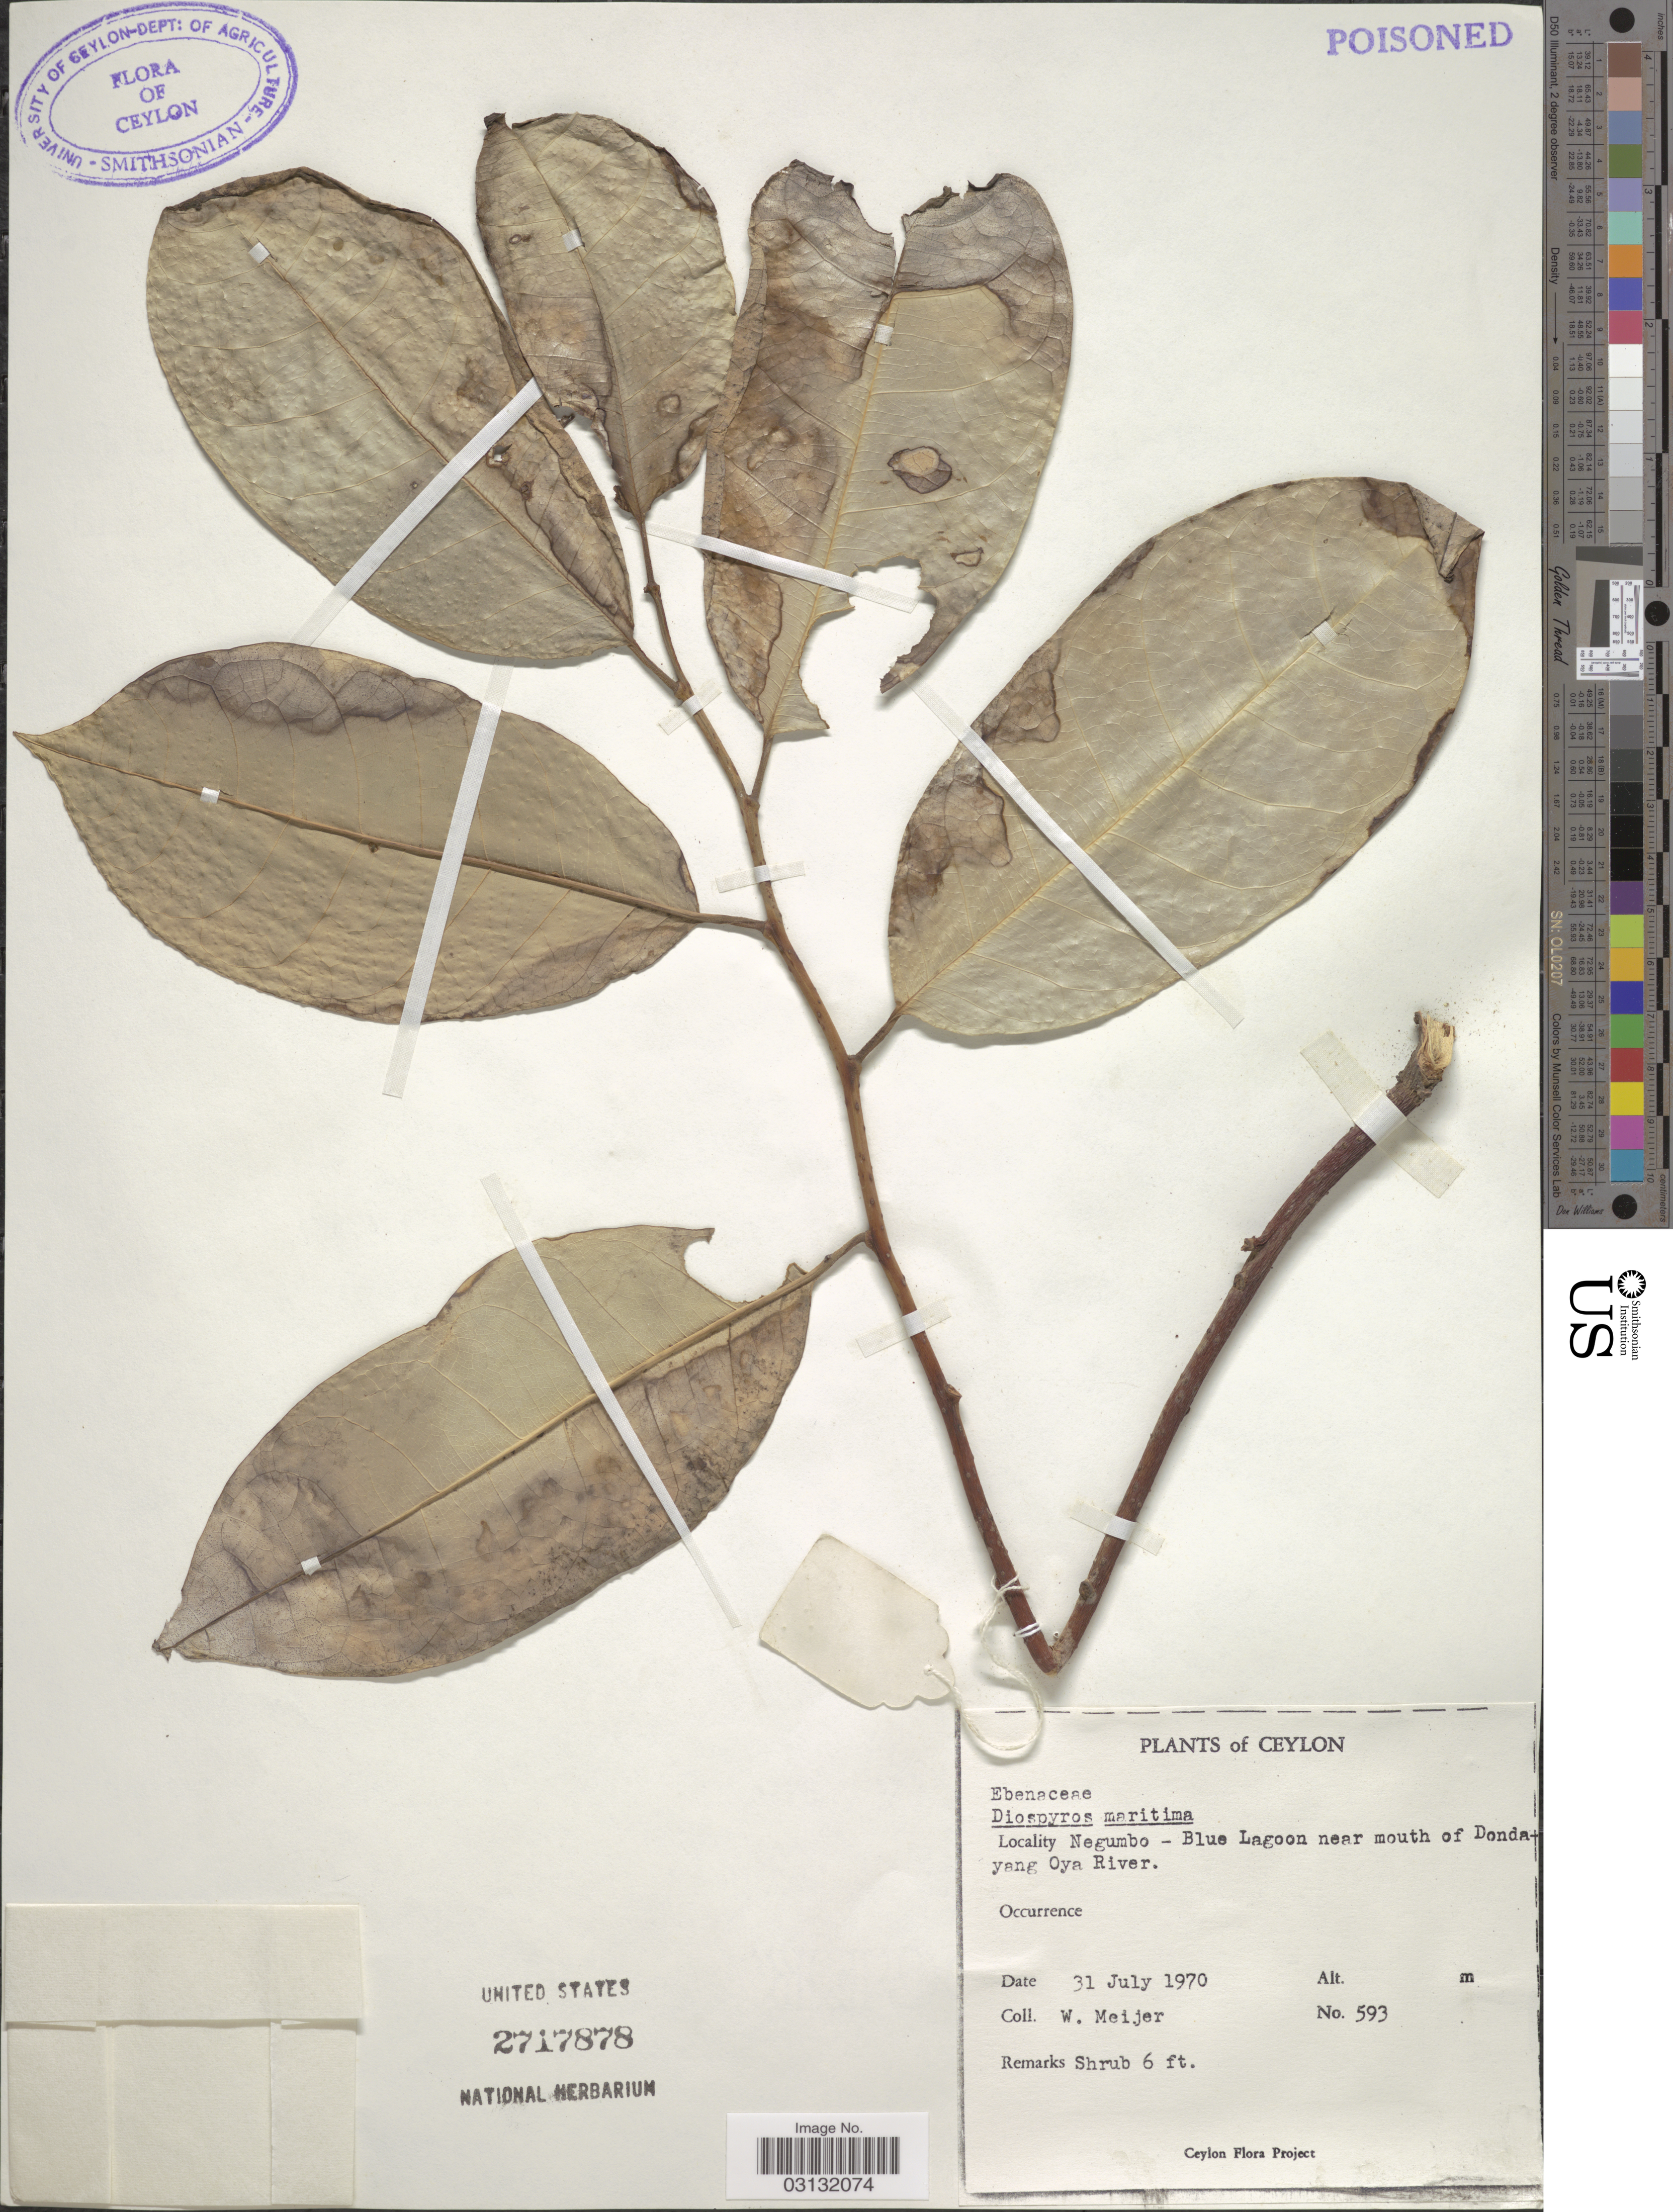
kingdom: Plantae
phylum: Tracheophyta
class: Magnoliopsida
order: Ericales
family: Ebenaceae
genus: Diospyros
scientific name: Diospyros maritima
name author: Blume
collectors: W. Meijer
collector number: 593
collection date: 1970-07-31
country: Sri Lanka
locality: Ceylon. Negumbo - Blue Lagoon near mouth of Dondayang Oya River.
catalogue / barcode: US 2717878